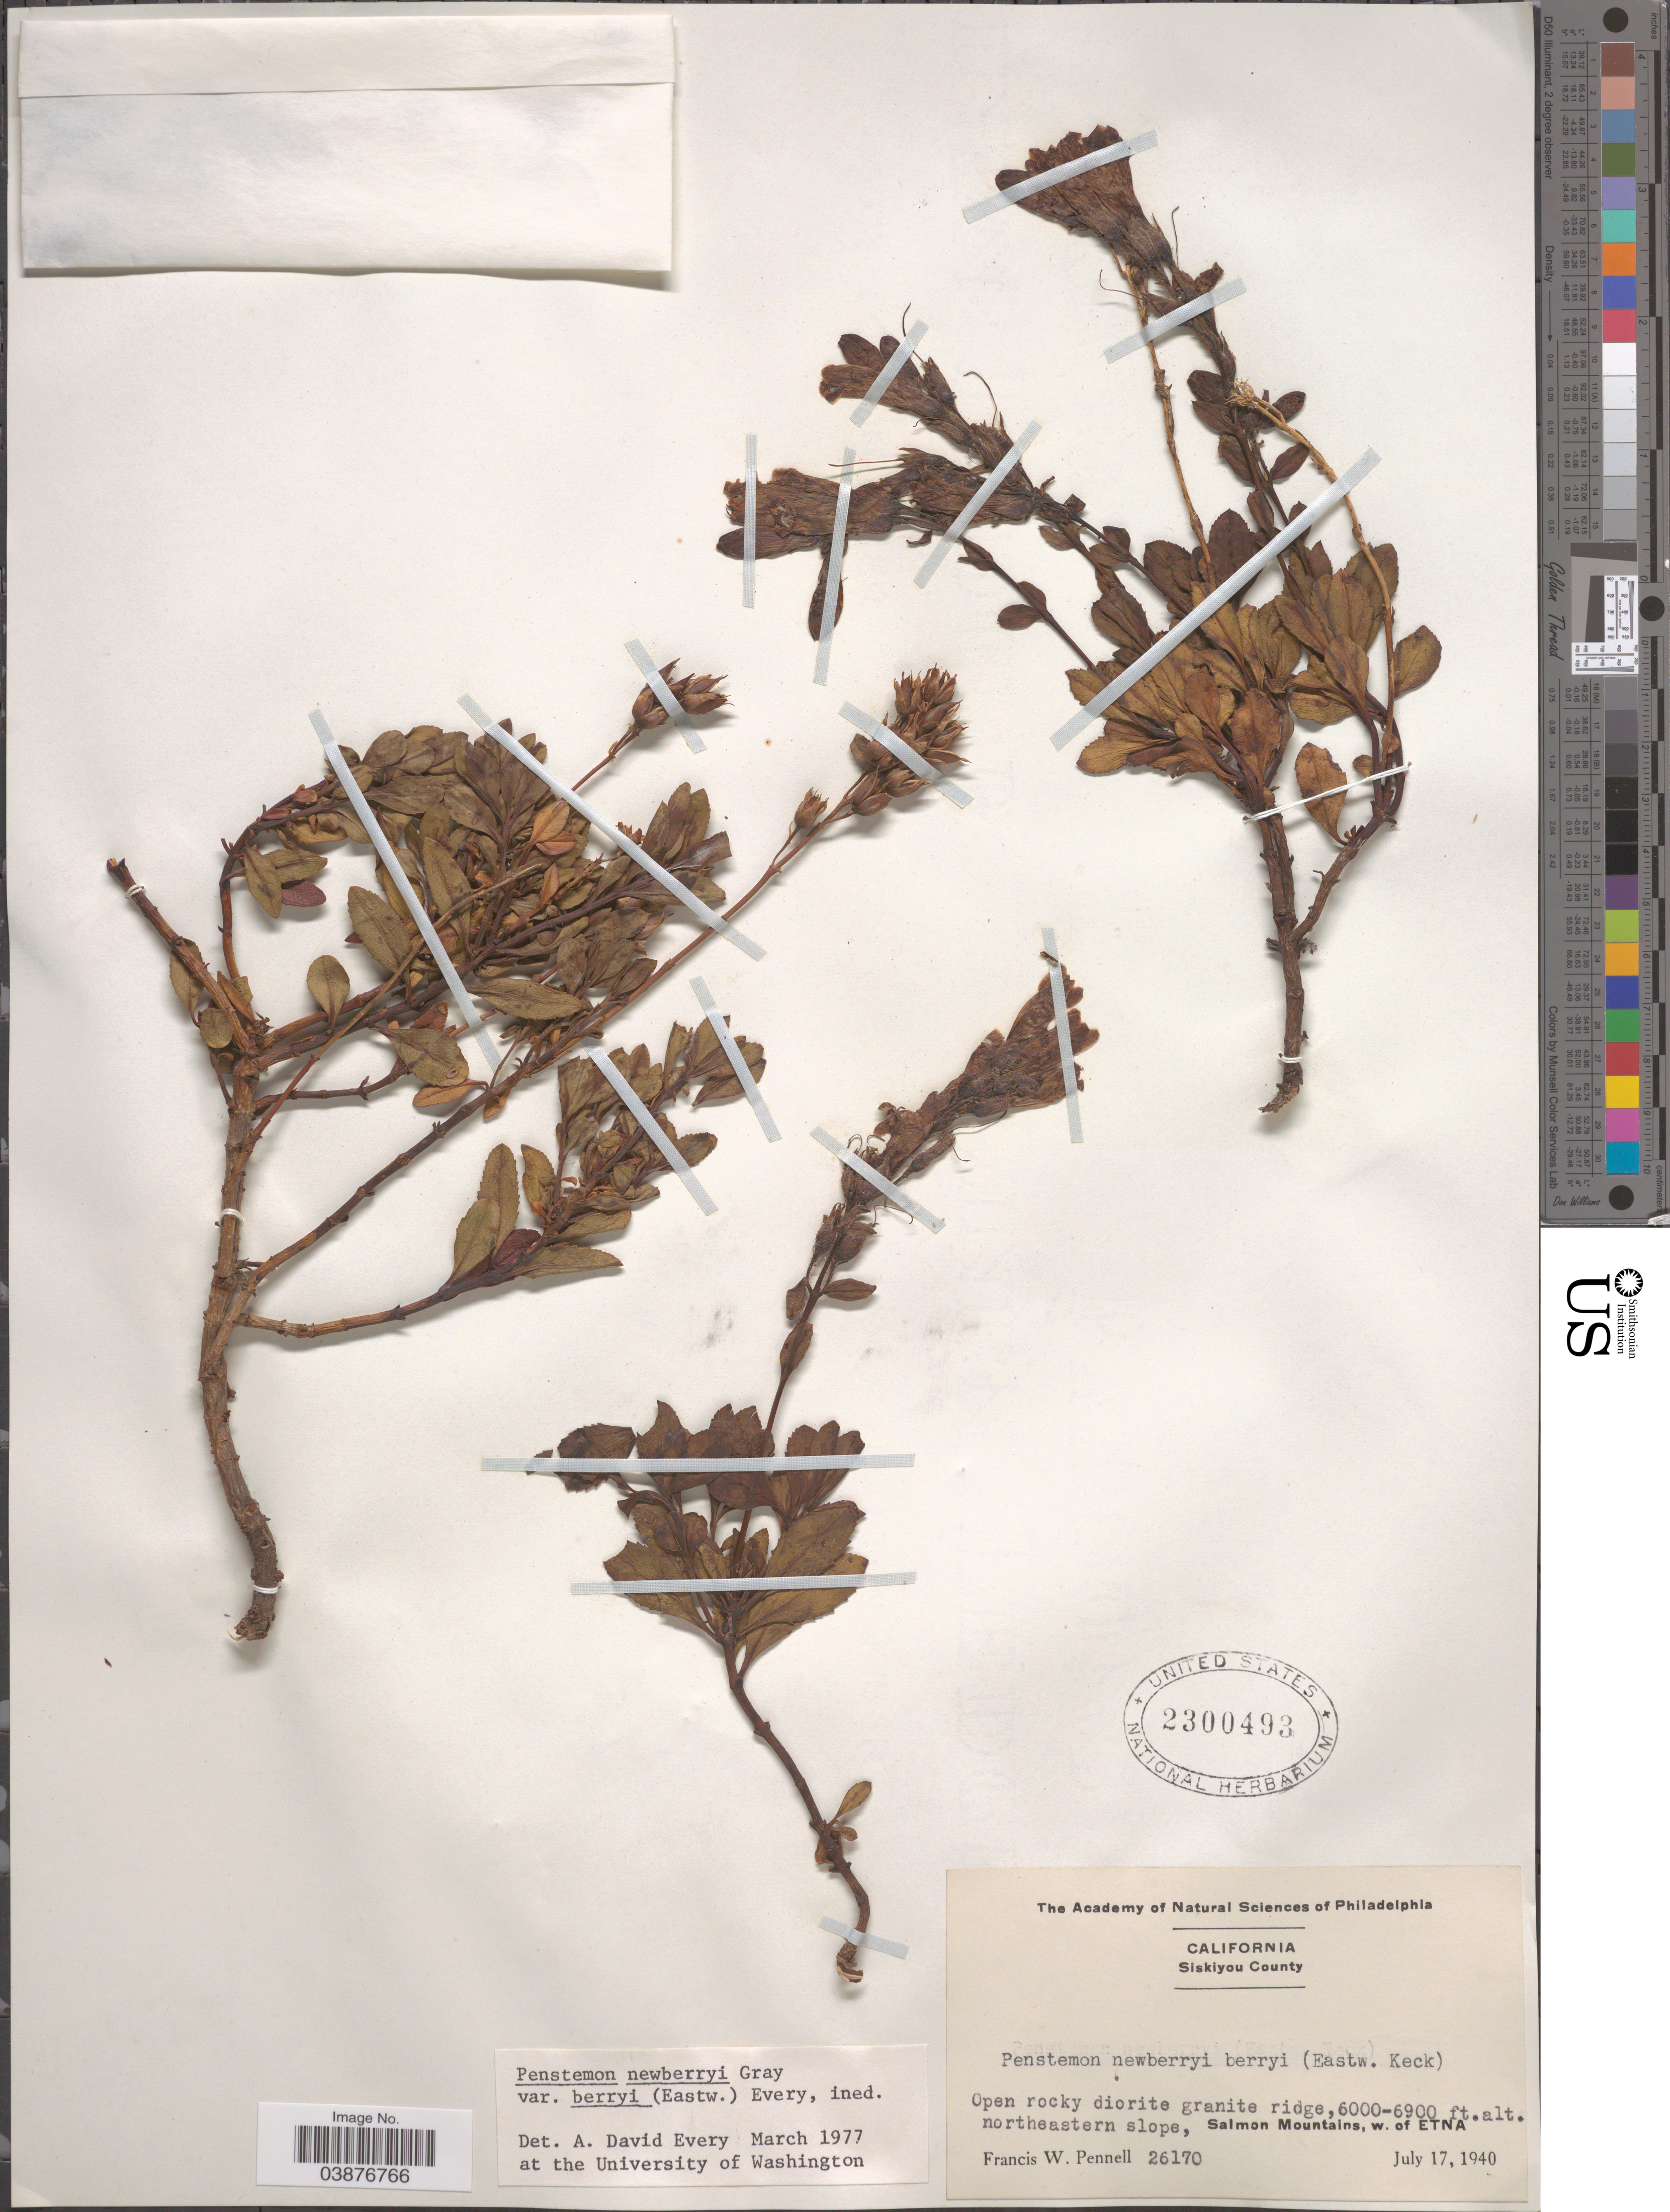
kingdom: Plantae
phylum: Tracheophyta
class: Magnoliopsida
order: Lamiales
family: Plantaginaceae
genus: Penstemon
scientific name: Penstemon newberryi var. berryi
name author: (Eastw.) N.H. Holmgren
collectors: F. W. Pennell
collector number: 26170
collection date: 1940-07-17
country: United States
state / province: California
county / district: Siskiyou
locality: Siskiyou County. Northeastern slope, Salmon Mountains, w. of Etna.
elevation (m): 1829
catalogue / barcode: US 2300493